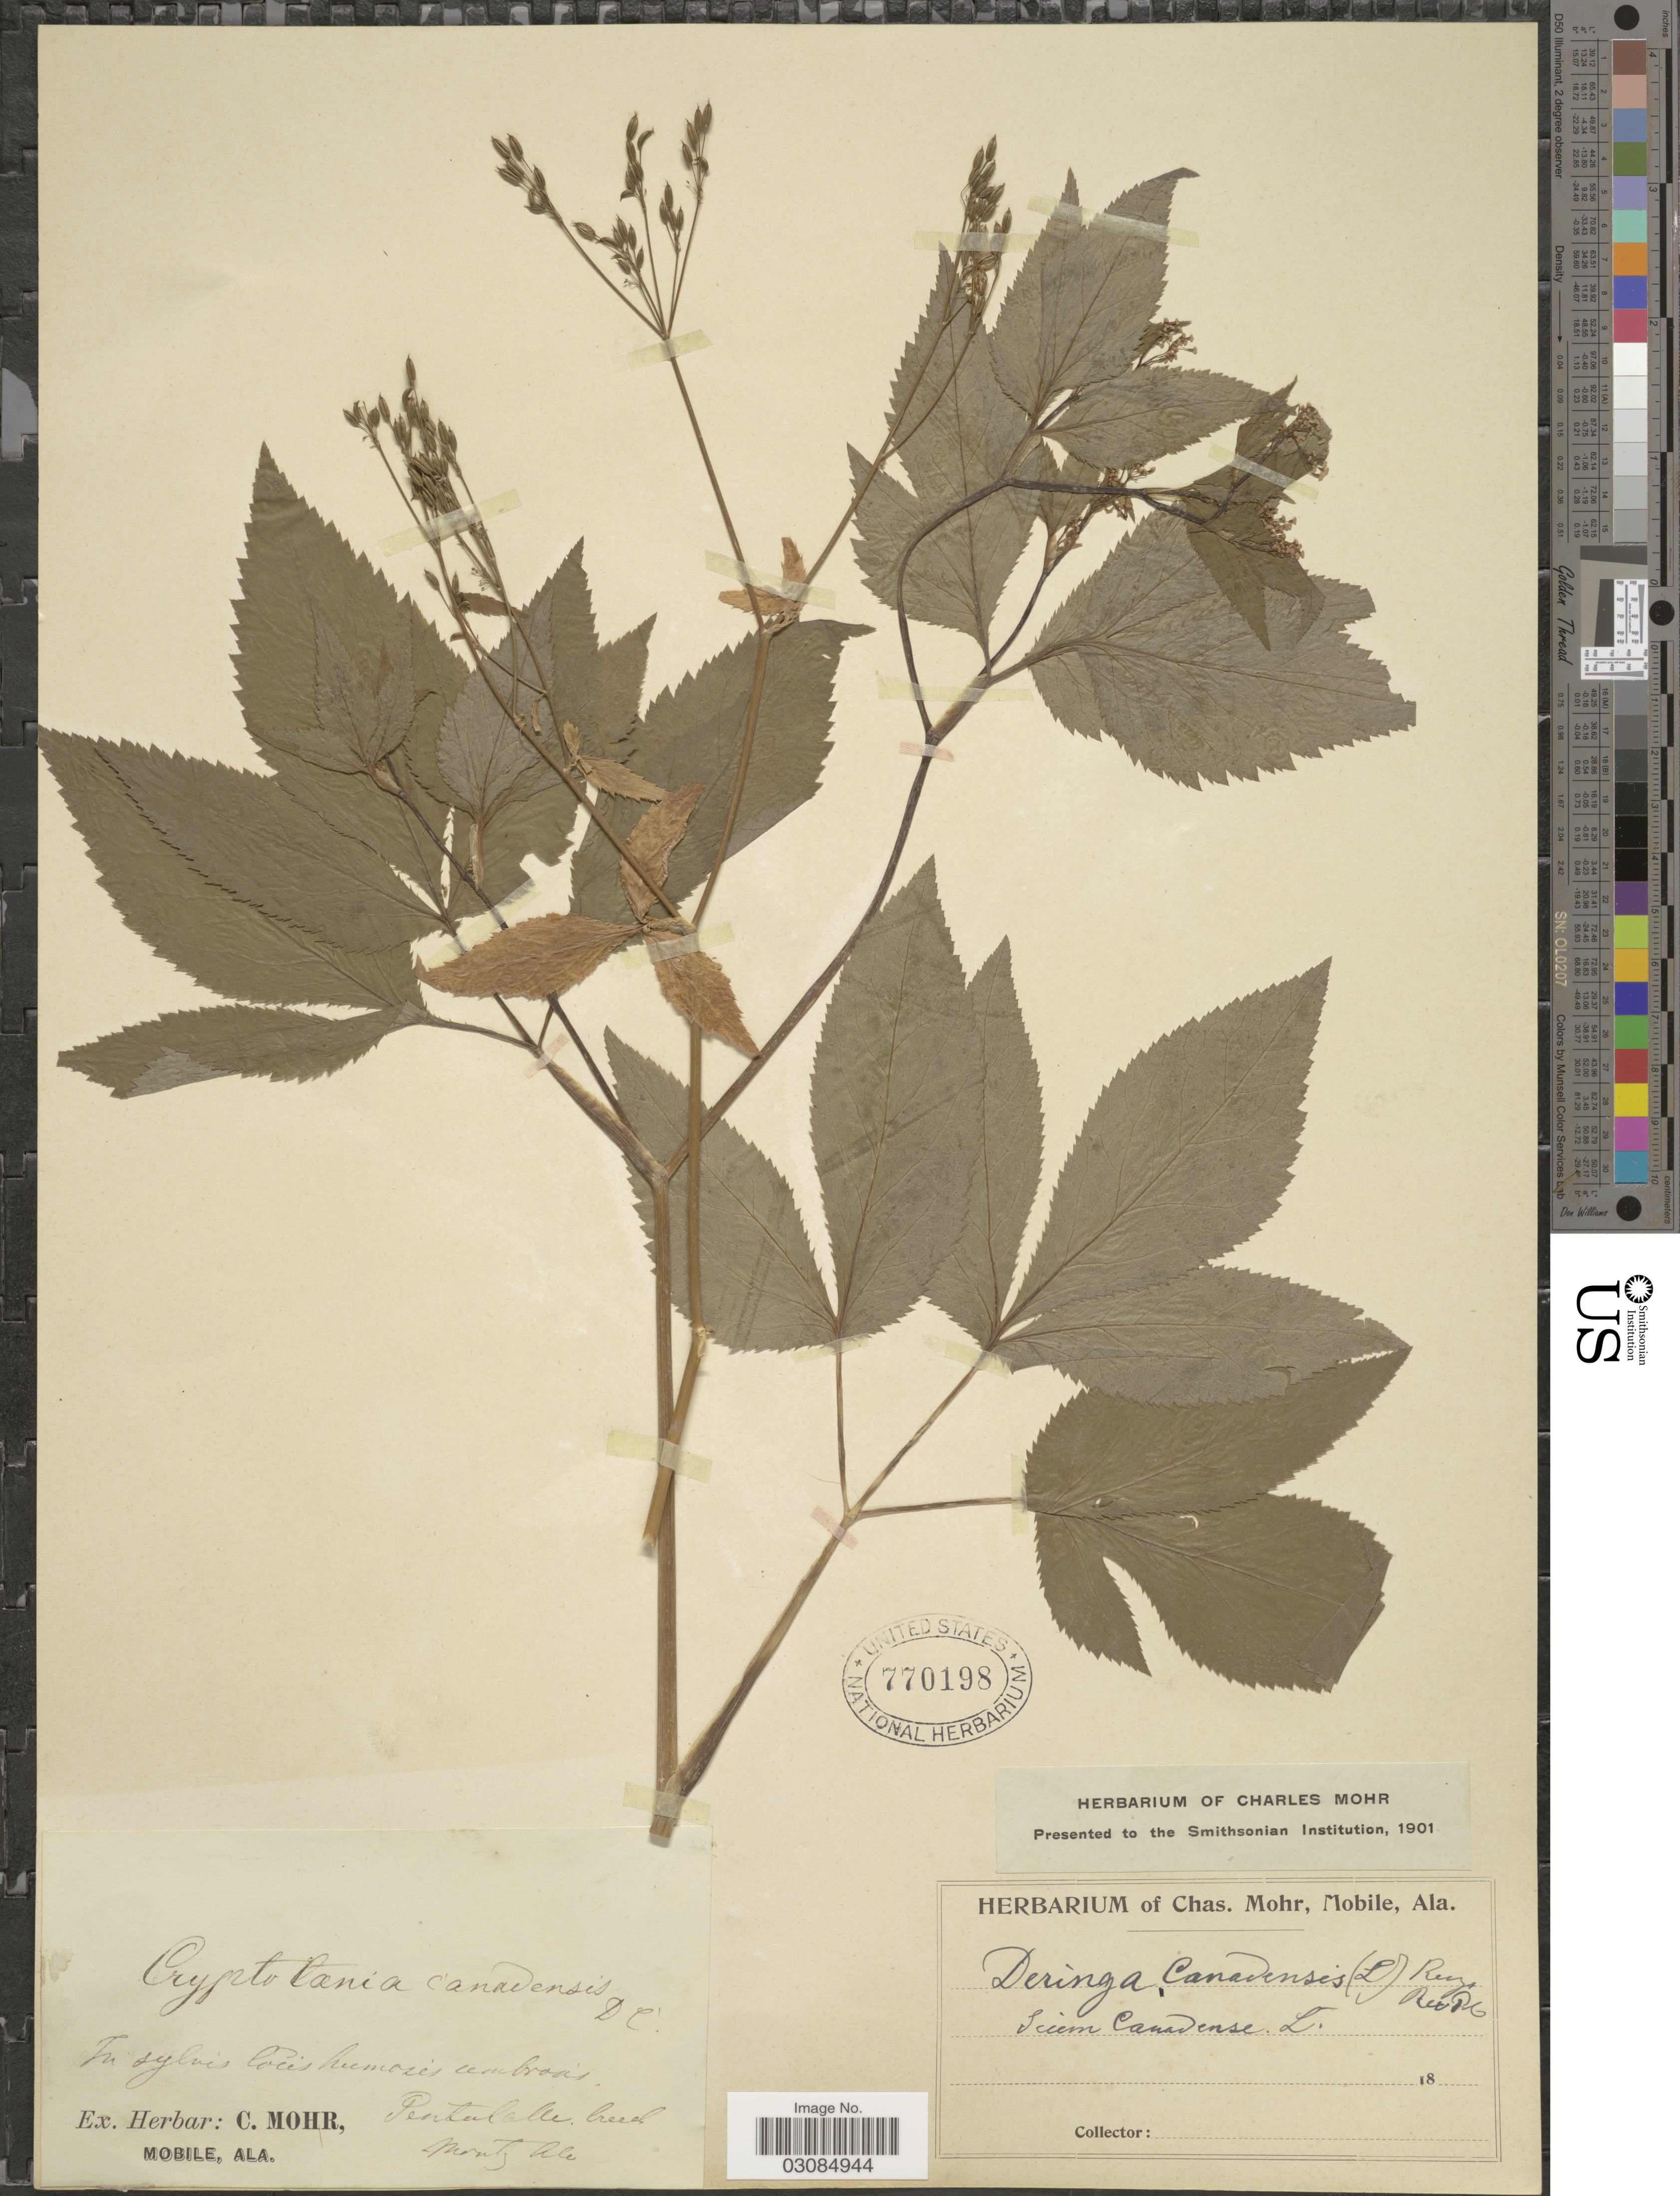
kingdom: Plantae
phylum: Tracheophyta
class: Magnoliopsida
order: Apiales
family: Apiaceae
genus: Cryptotaenia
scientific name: Cryptotaenia canadensis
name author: (L.) DC.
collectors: ex herb. C. Mohr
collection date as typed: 18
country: United States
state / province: Alabama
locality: Pentalalee Creek, Monty Ale.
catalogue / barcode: US 770198